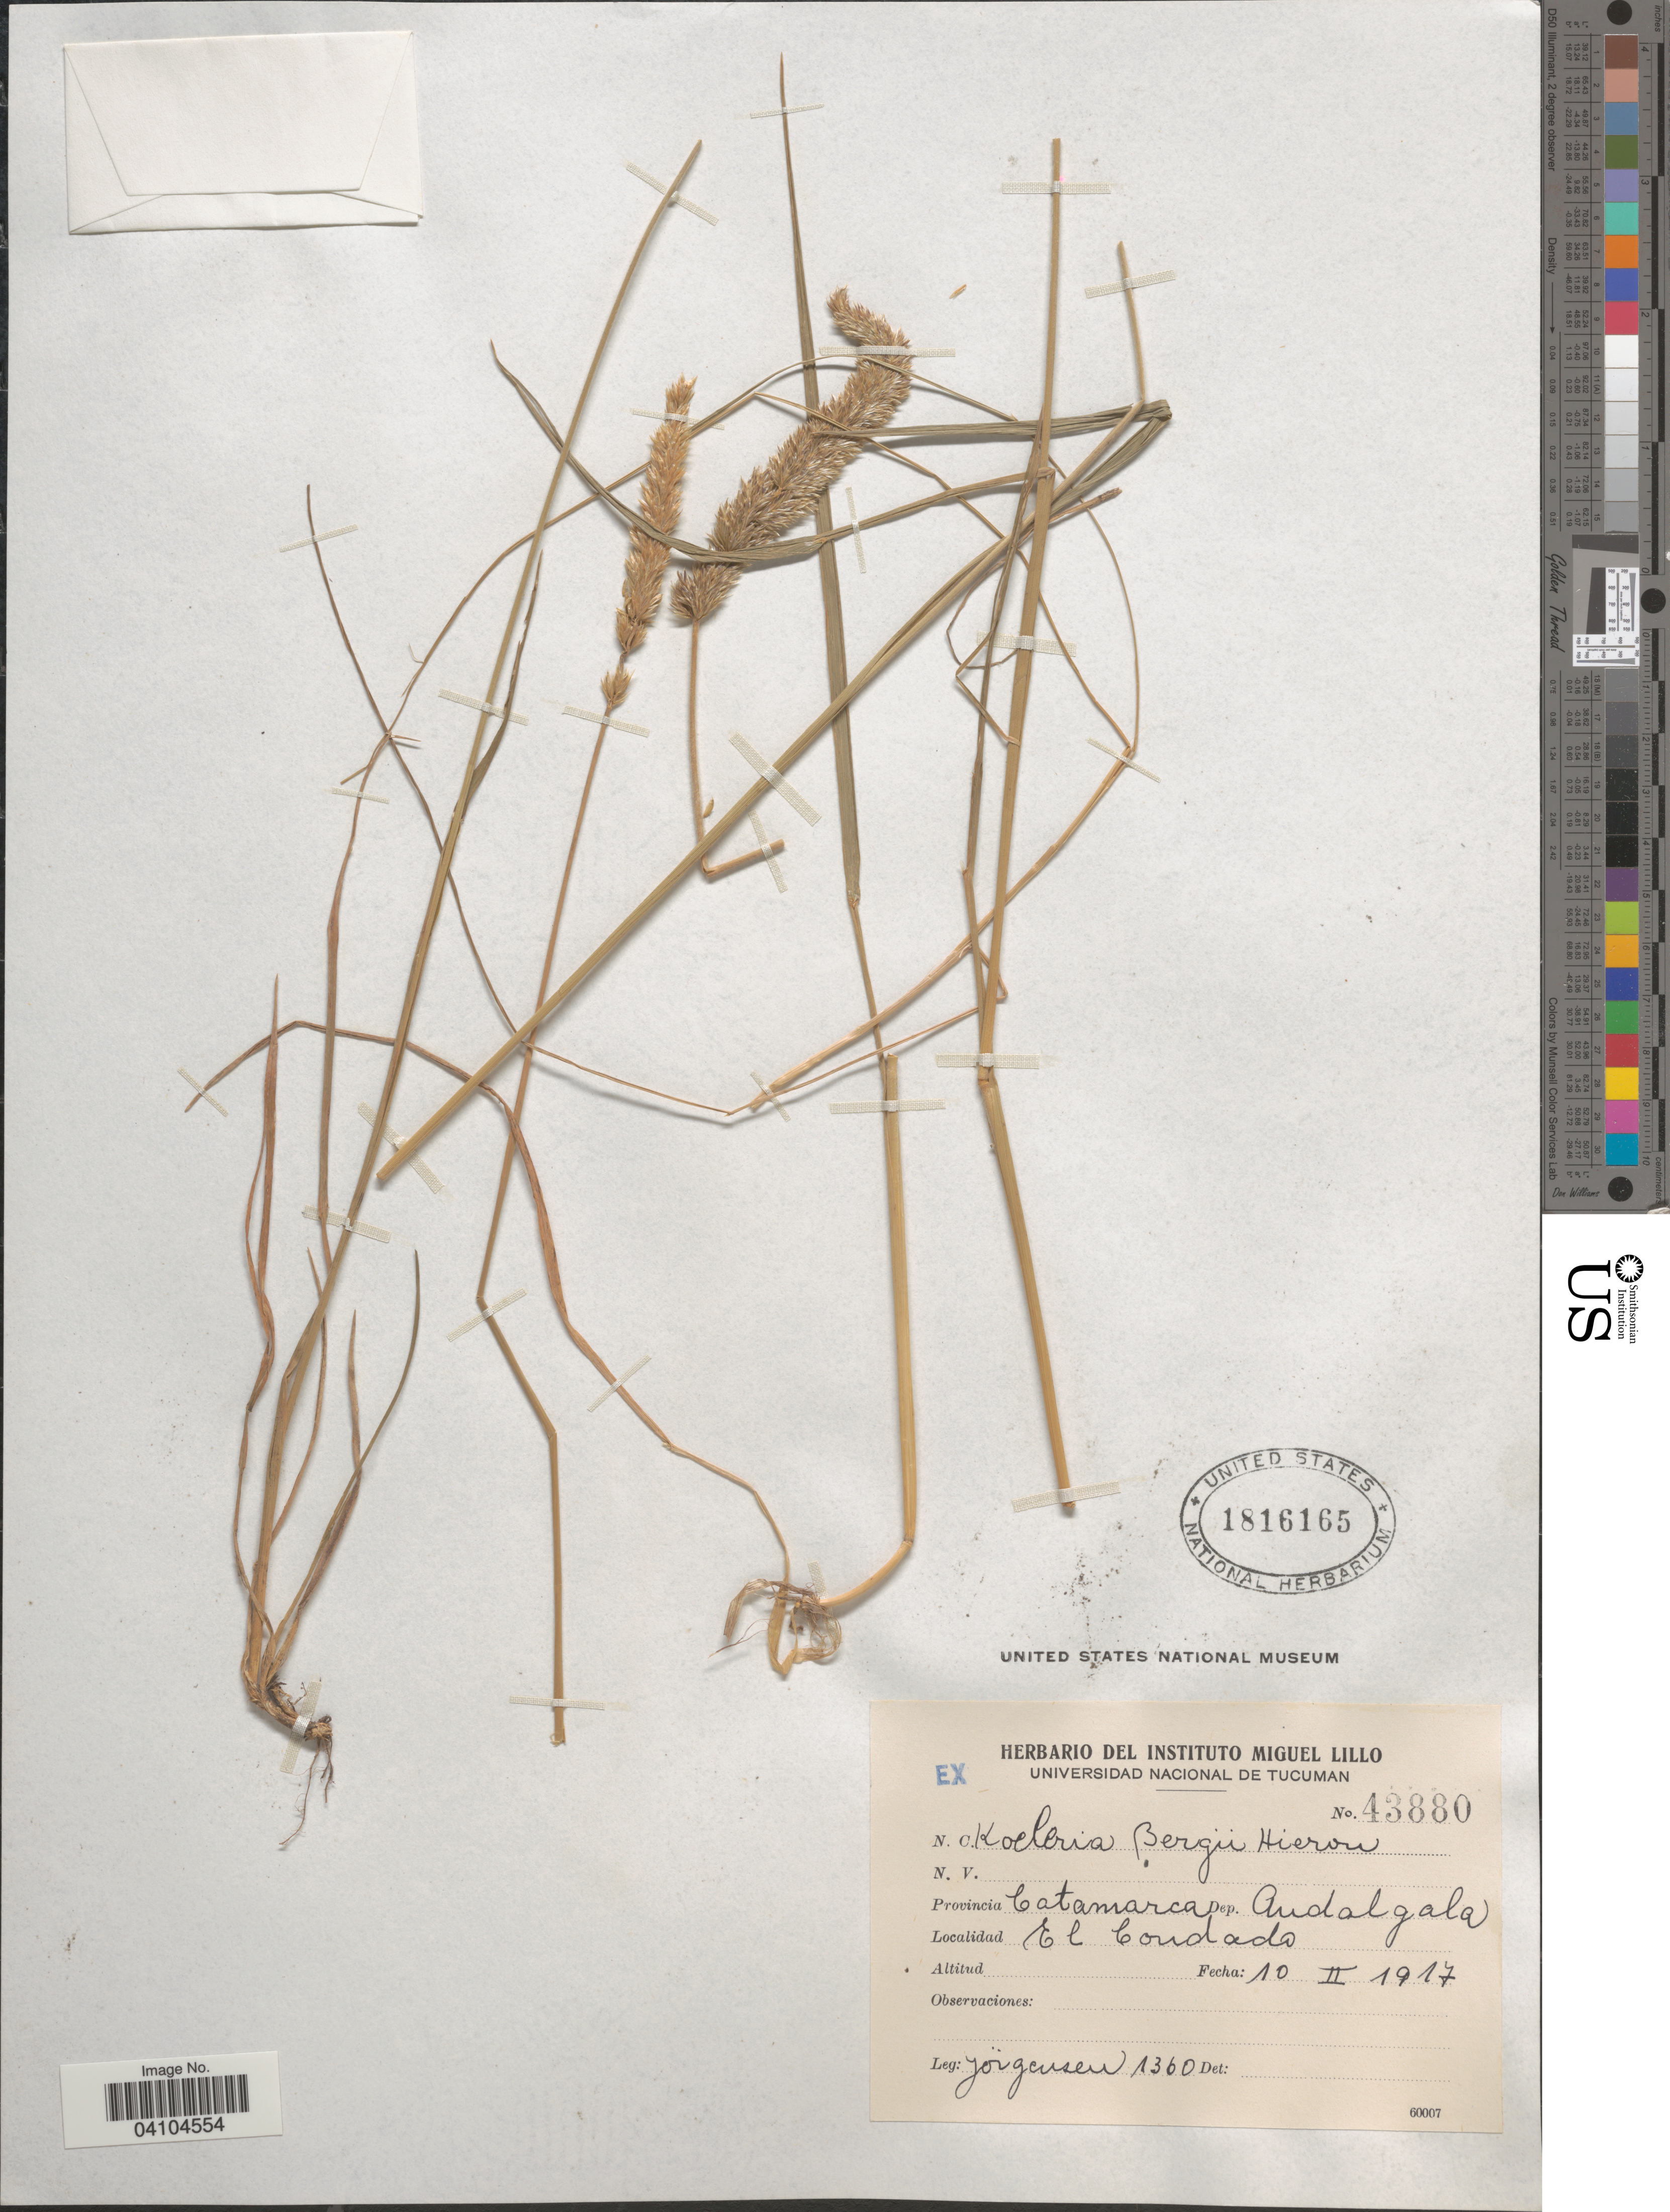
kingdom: Plantae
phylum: Tracheophyta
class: Liliopsida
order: Poales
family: Poaceae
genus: Koeleria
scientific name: Koeleria permollis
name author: Nees ex Steud.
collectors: Jorgensen, --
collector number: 1360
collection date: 1917-02-10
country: Argentina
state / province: Catamarca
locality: Dep. Andalgala. El Condado.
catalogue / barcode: US 1816165